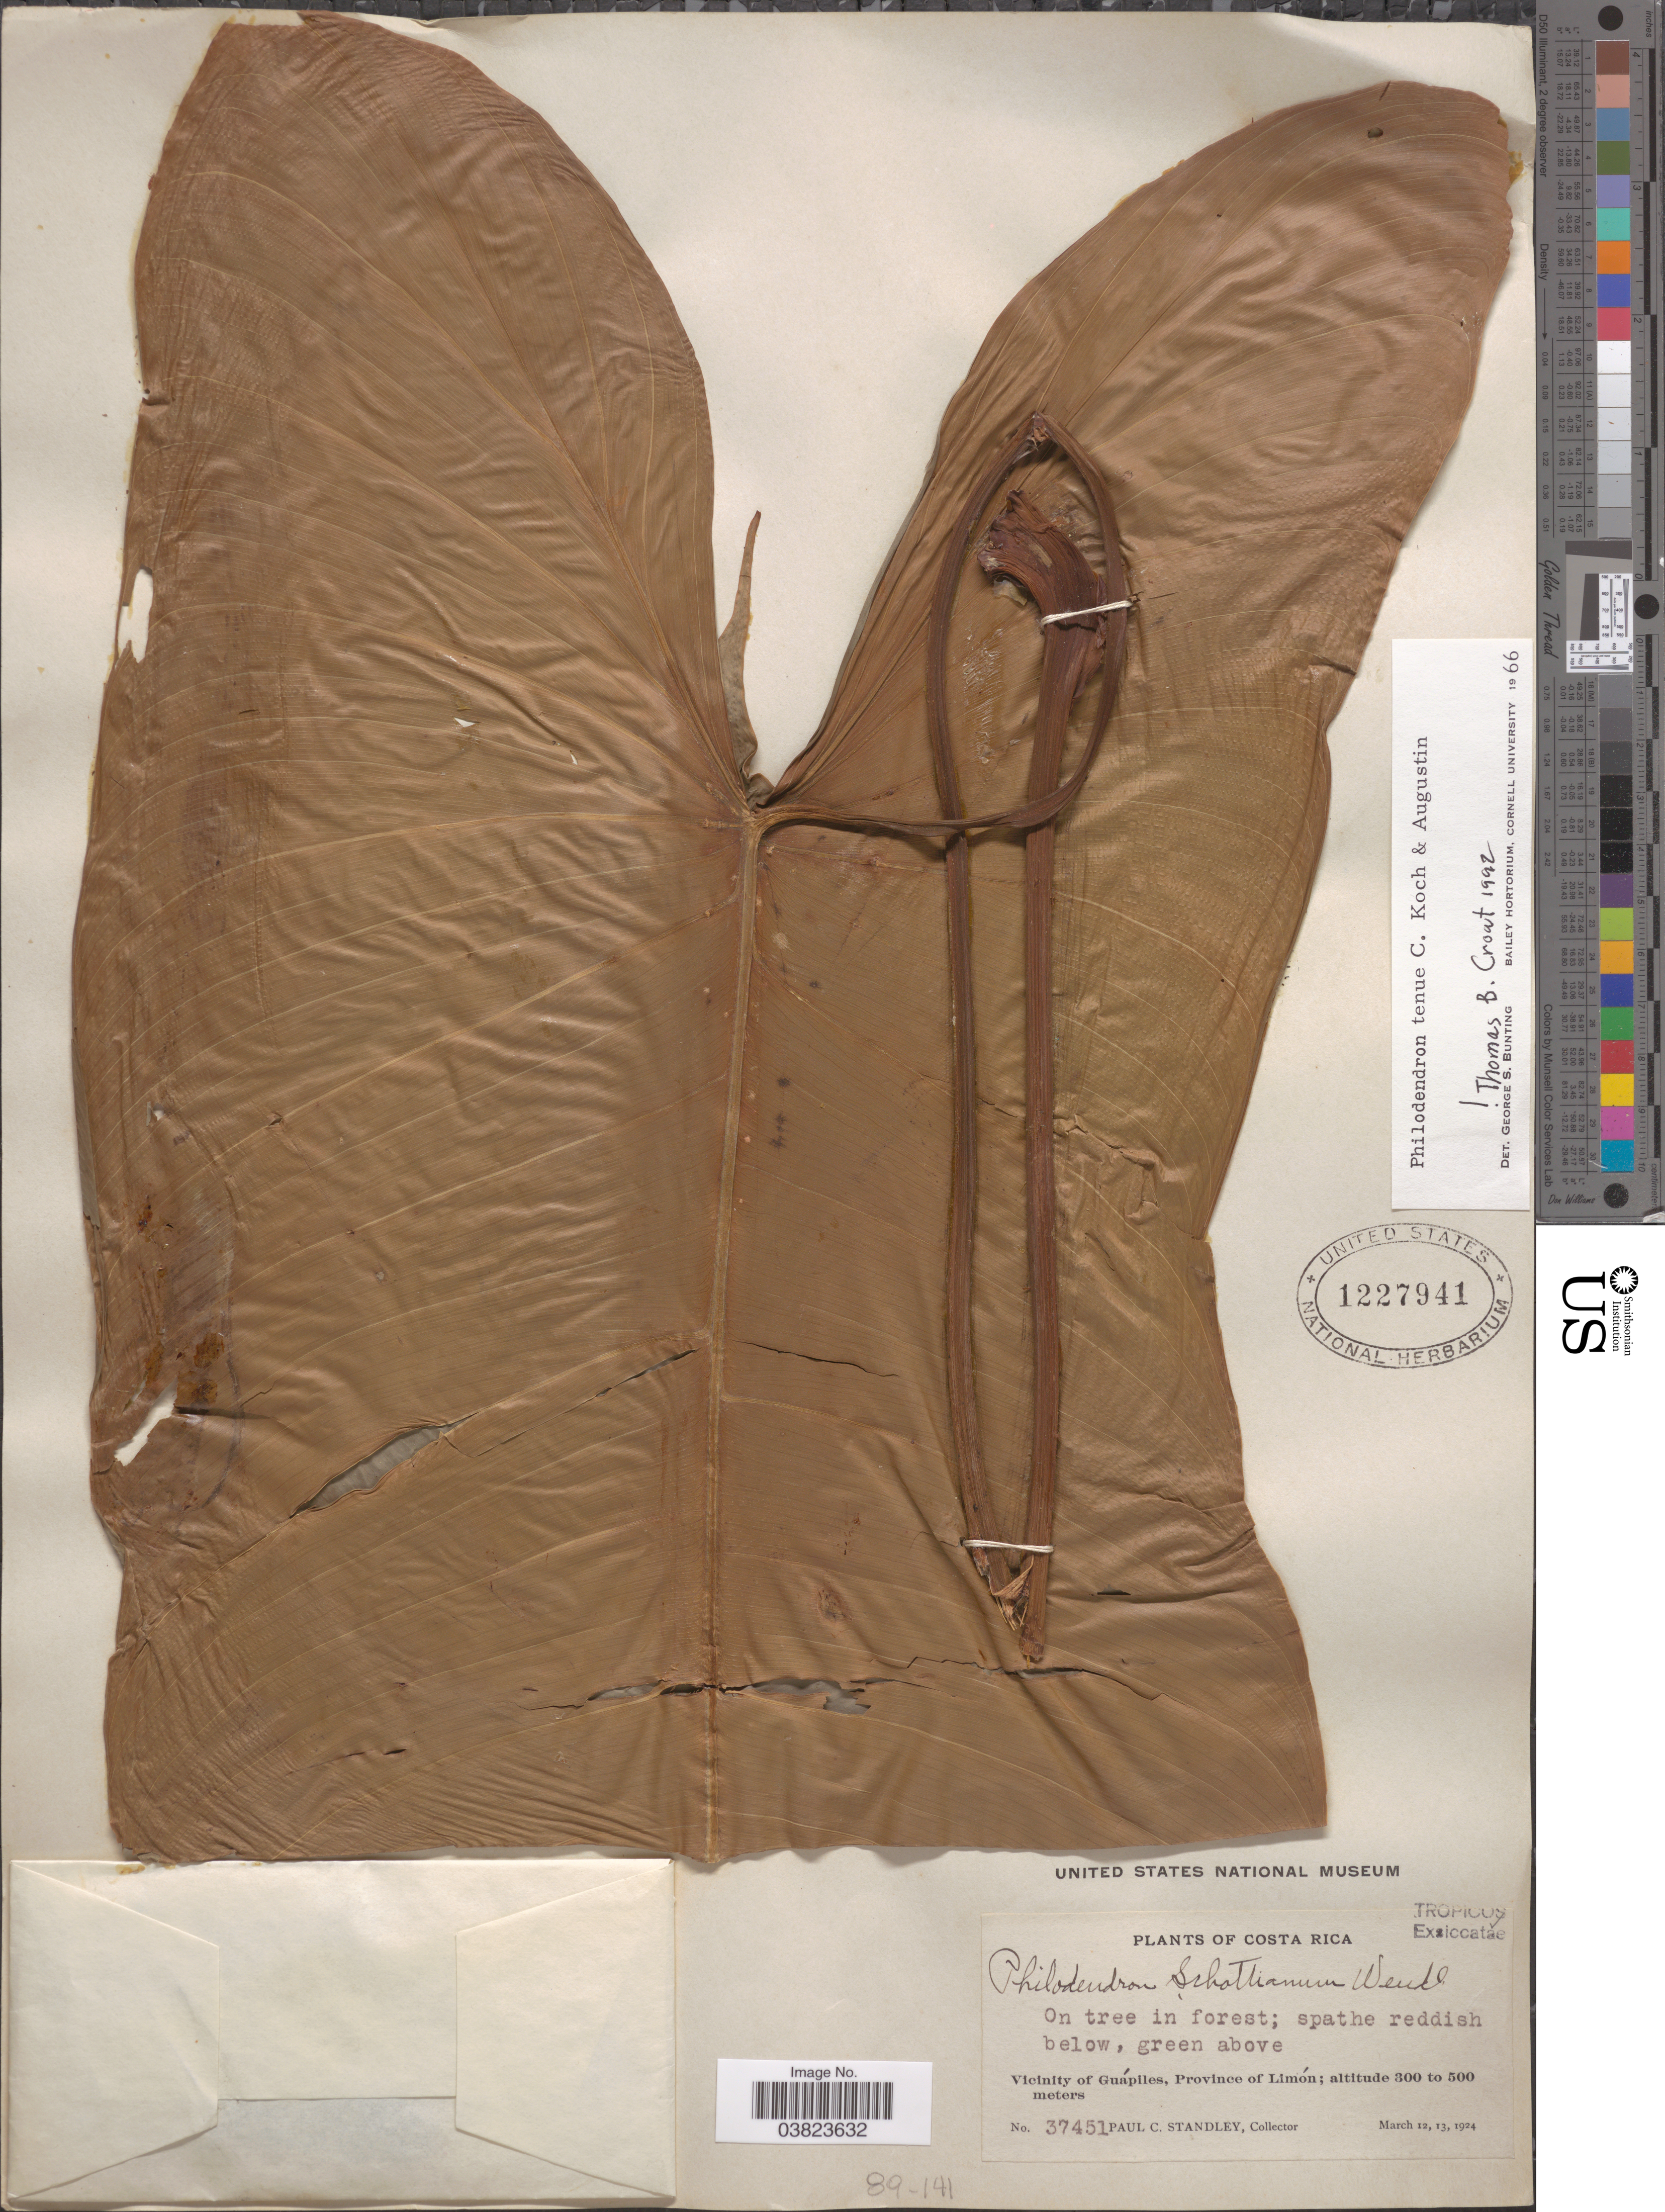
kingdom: Plantae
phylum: Tracheophyta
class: Liliopsida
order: Alismatales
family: Araceae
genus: Philodendron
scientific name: Philodendron tenue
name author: K. Koch & Augustin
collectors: P. C. Standley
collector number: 37451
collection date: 1924-03-12/1924-03-13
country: Costa Rica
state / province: Limón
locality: Vicinity of Guápiles.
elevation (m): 300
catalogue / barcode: US 1227941